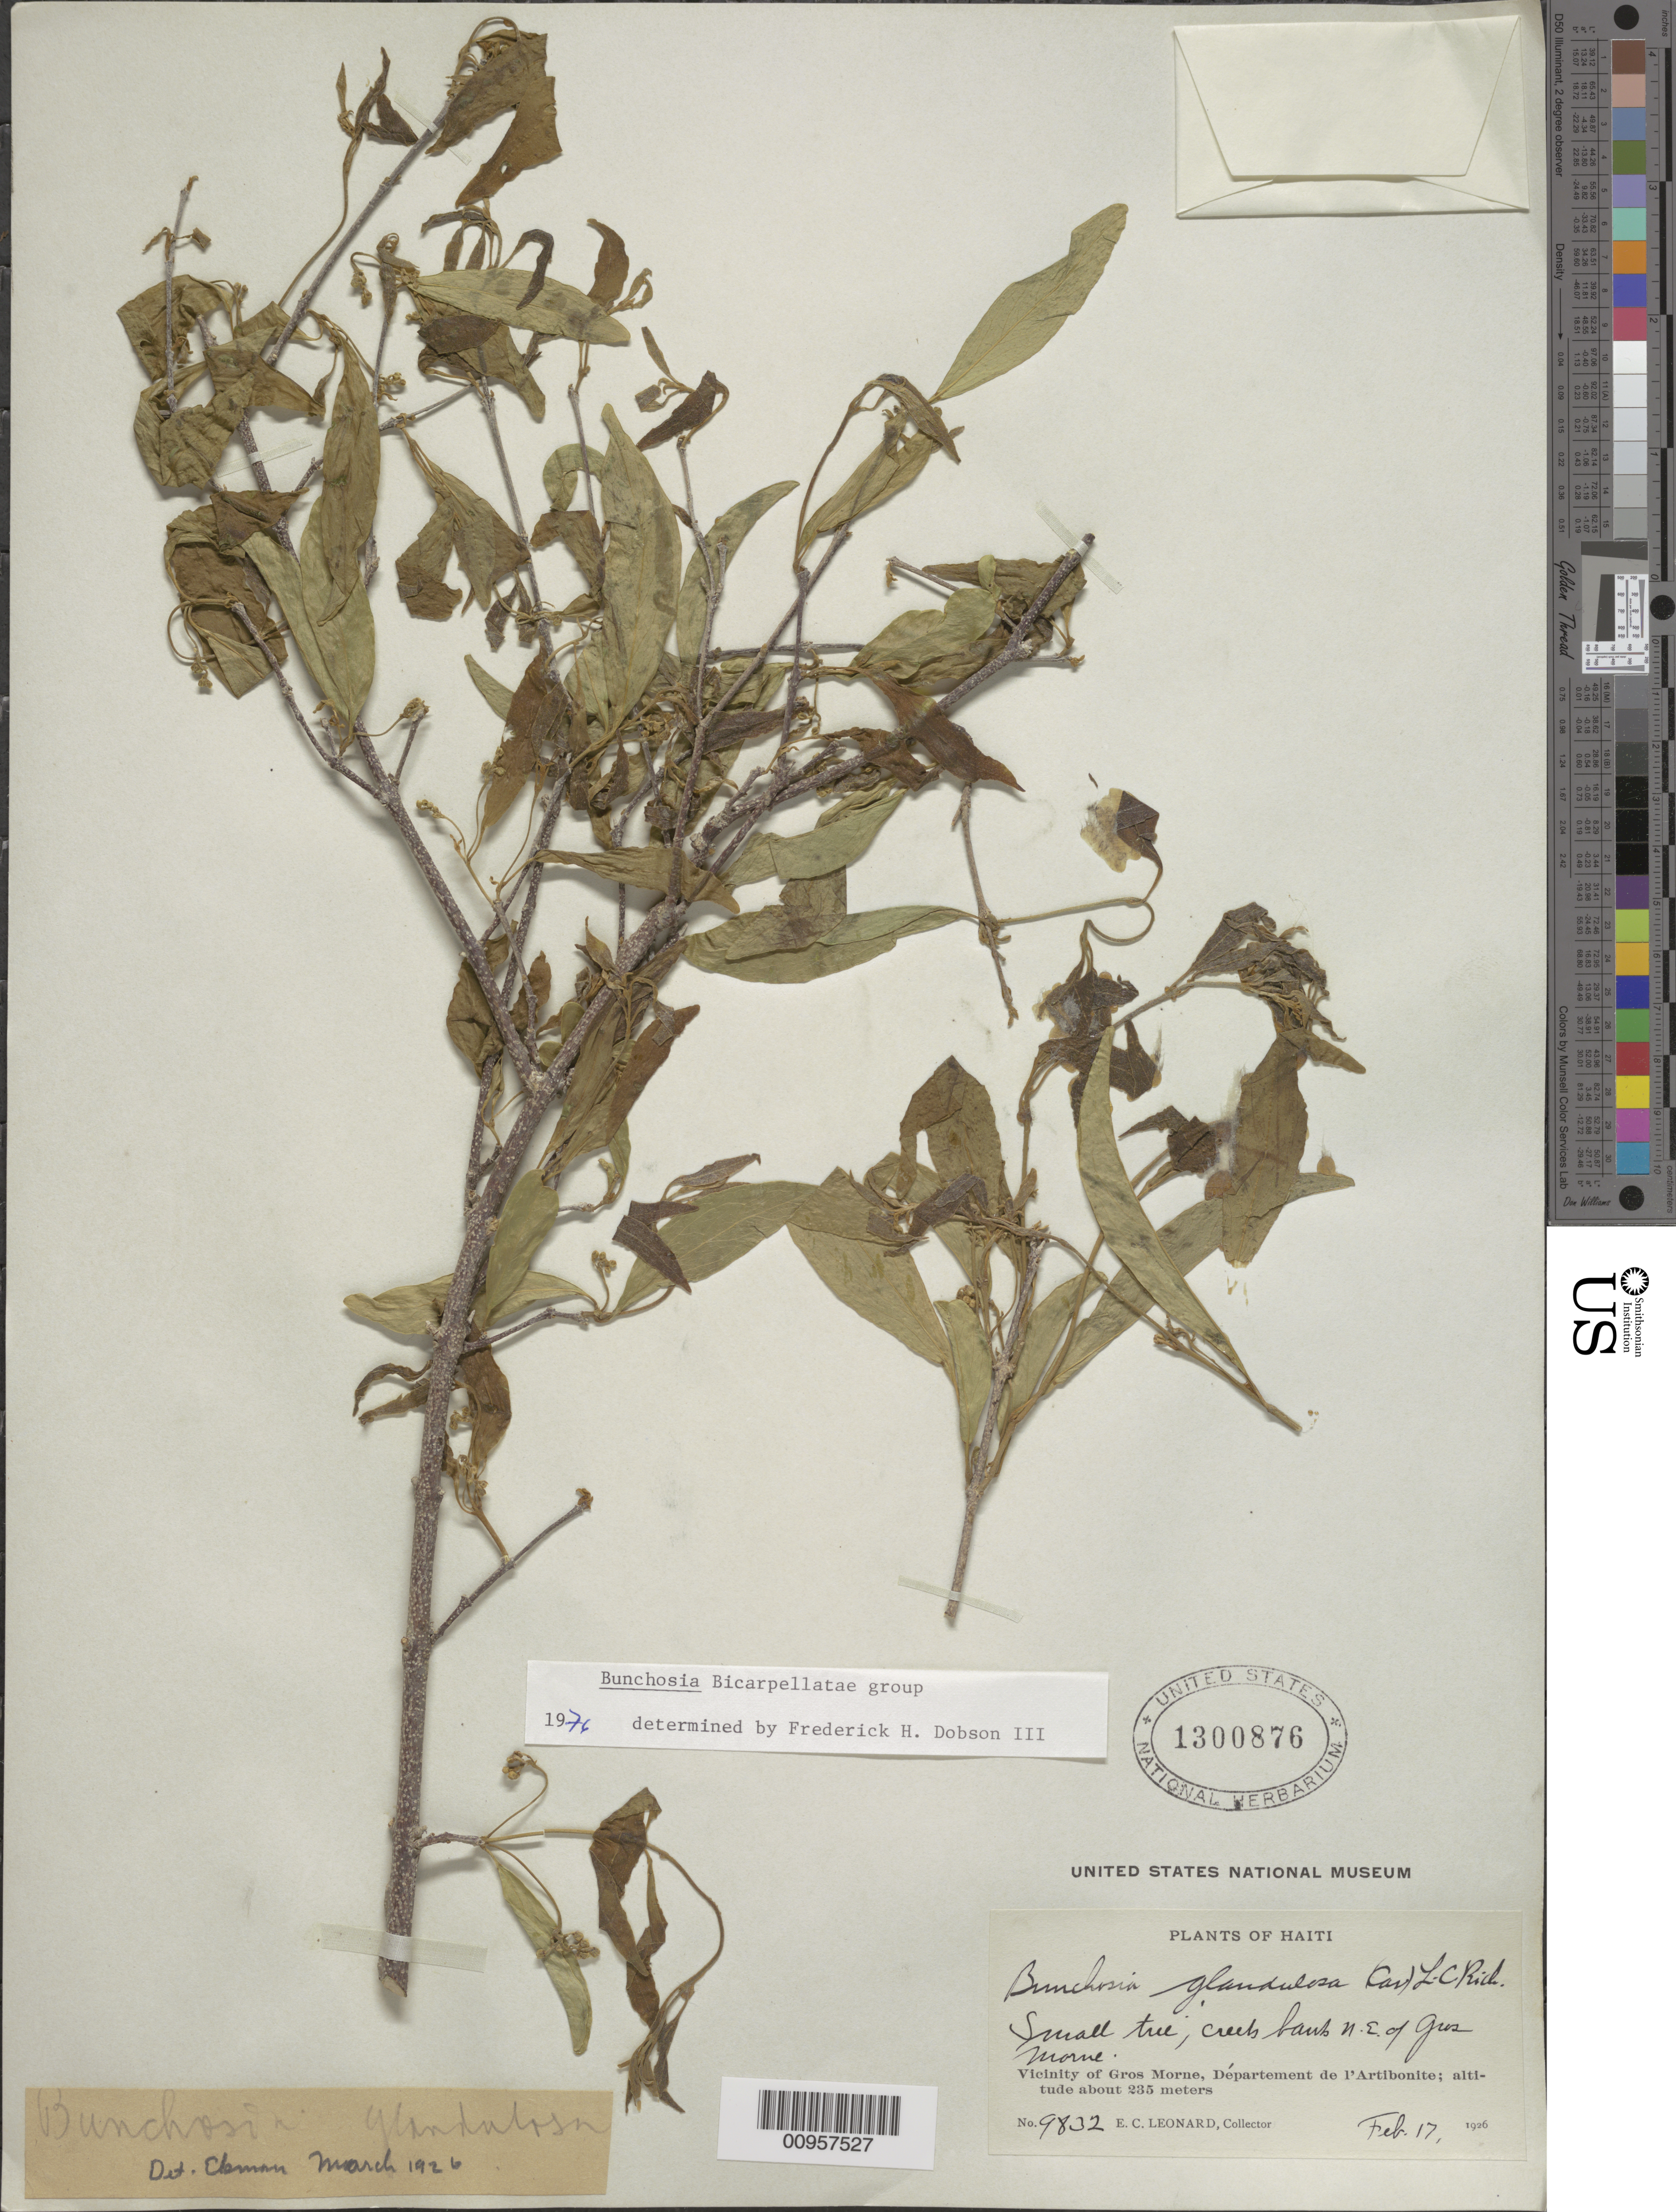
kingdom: Plantae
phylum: Tracheophyta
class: Magnoliopsida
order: Malpighiales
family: Malpighiaceae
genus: Bunchosia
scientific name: Bunchosia glandulosa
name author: (Cav.) DC.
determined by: Dobson, Frederick H.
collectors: E. C. Leonard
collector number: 9832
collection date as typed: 17 Feb 1926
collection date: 1926-02-17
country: Haiti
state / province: Artibonite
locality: Vicinity of Gros Morne, NE of Gros Morne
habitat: Creek bank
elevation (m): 235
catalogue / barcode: US 1300876